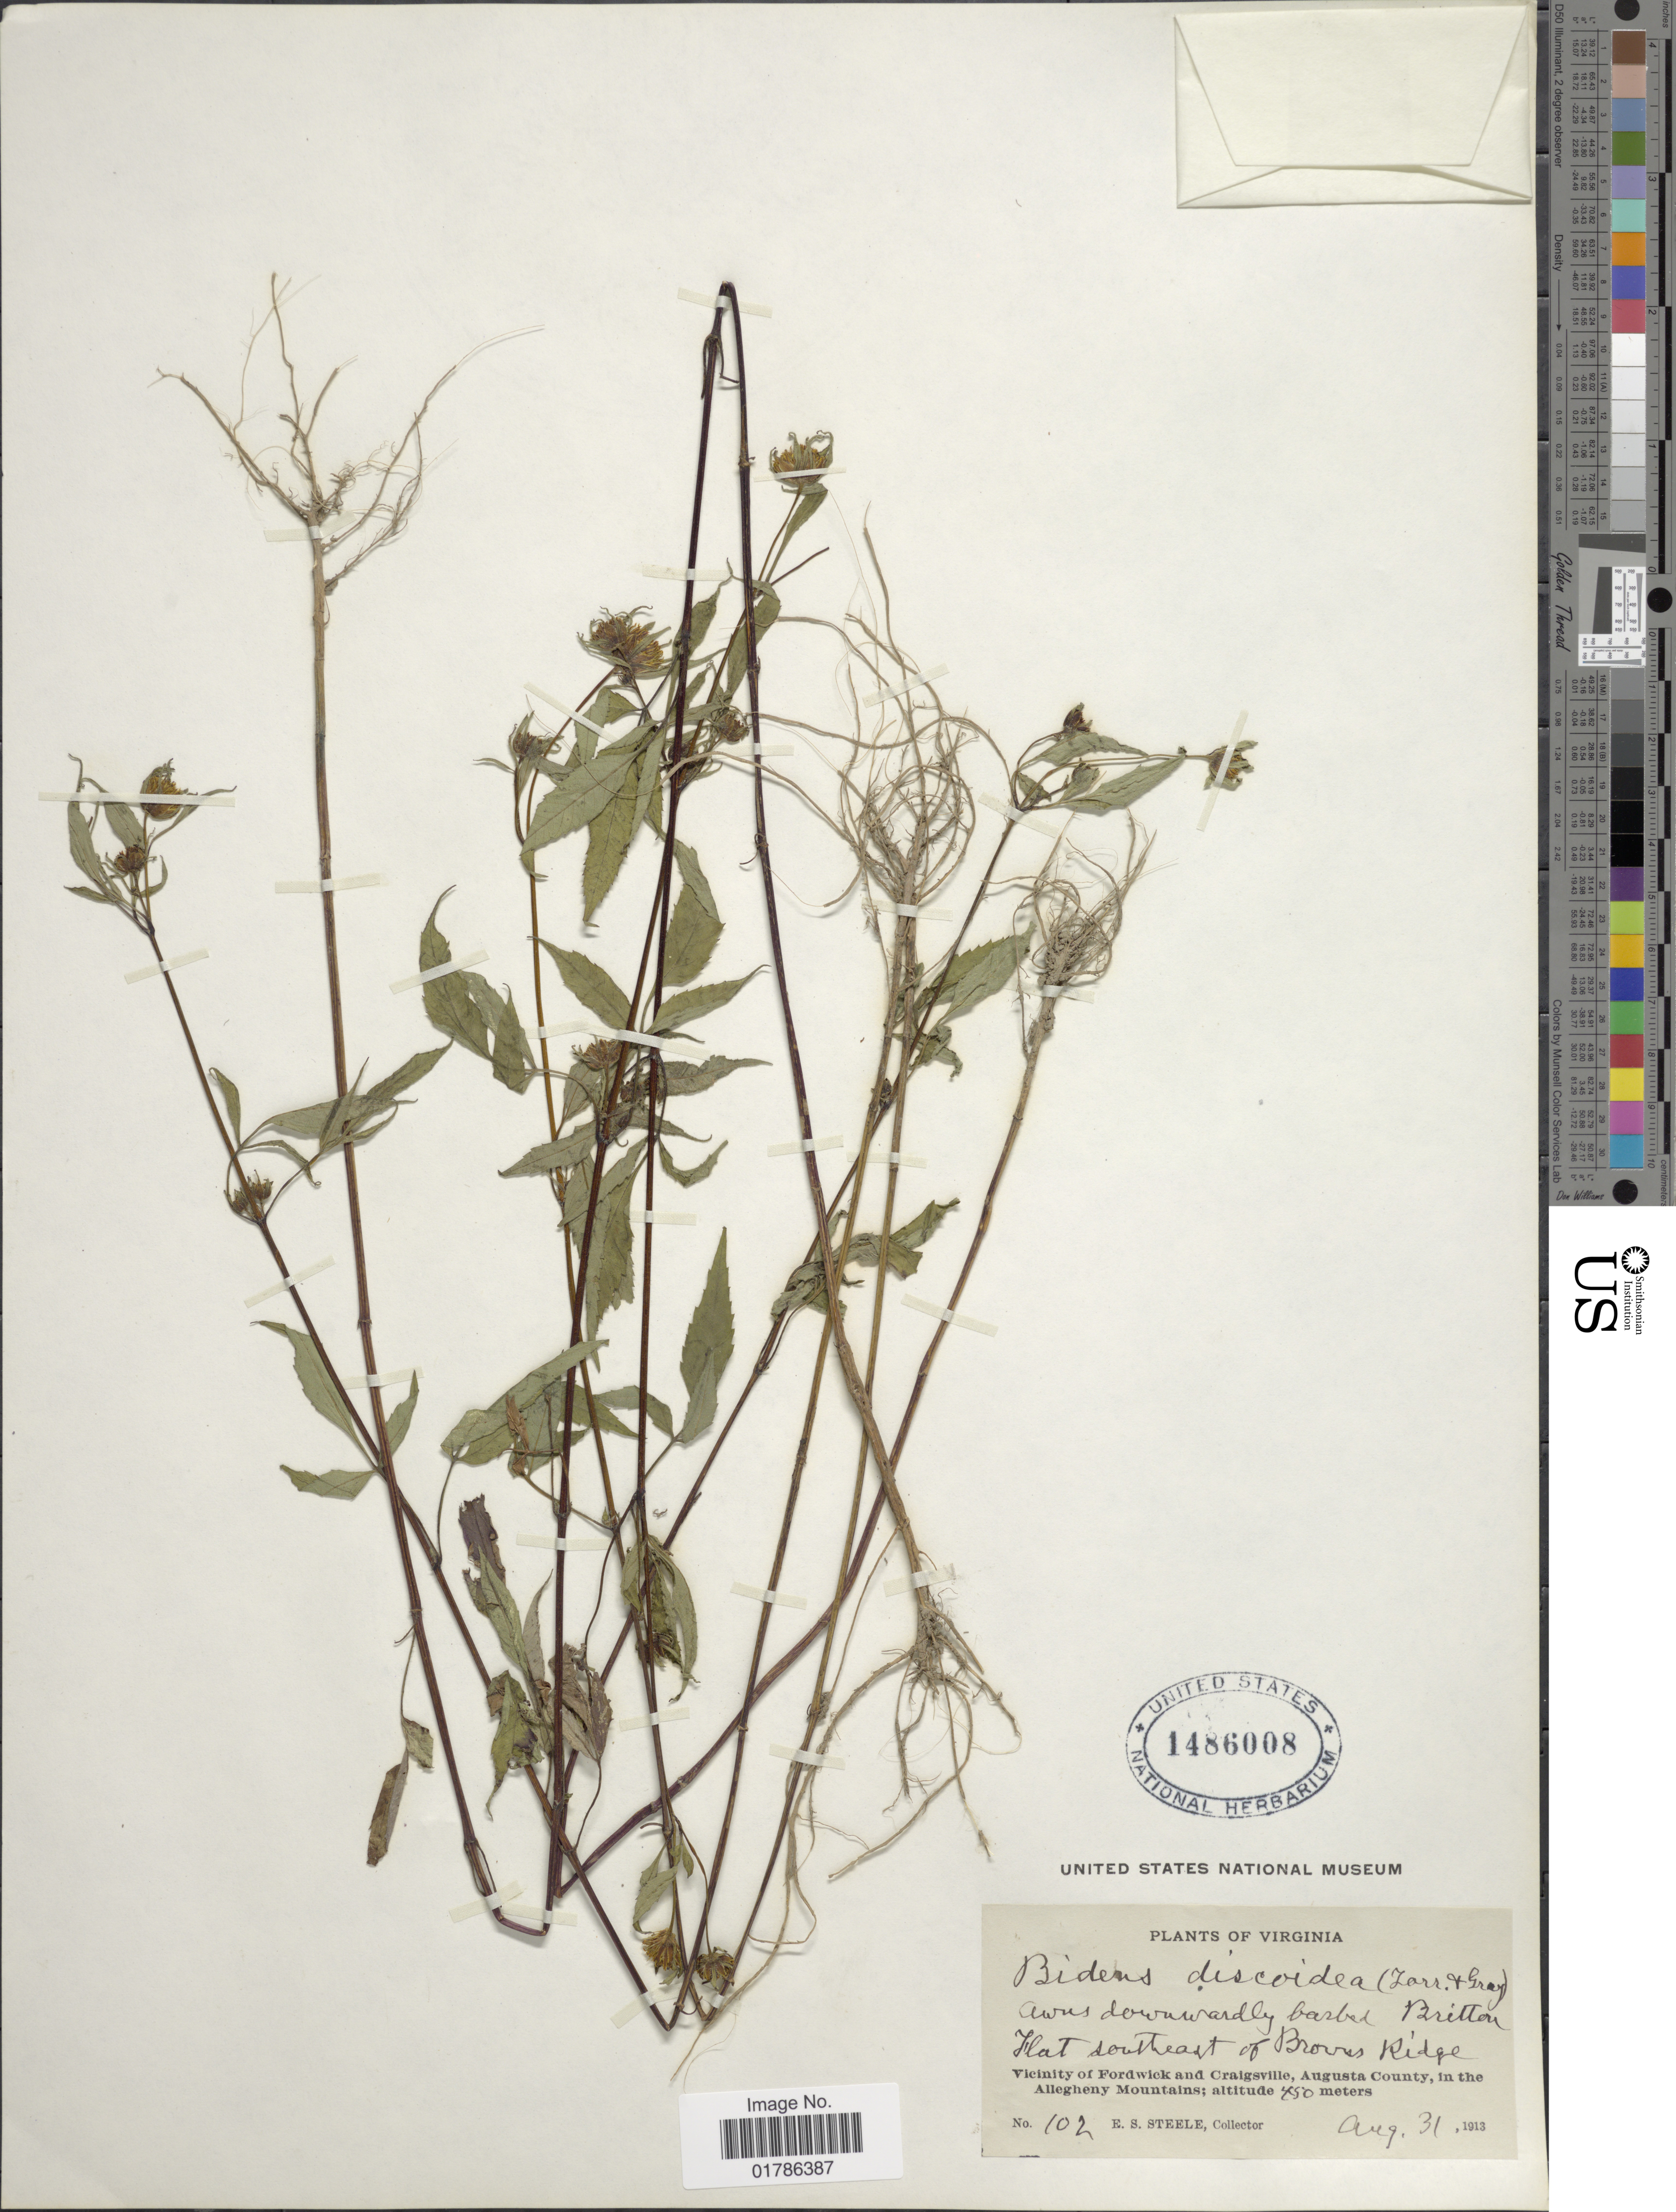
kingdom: Plantae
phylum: Tracheophyta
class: Magnoliopsida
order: Asterales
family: Asteraceae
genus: Bidens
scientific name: Bidens discoidea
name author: (Torr. & A. Gray) Britton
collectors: E. Steele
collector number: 102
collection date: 1913-08-31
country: United States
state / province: Virginia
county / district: Augusta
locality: Southeast of Browns ridge, Vicinity of Fordwick and Craigsville, Augusta County, in the Allegheny Mountains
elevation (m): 450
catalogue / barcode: US 1486008